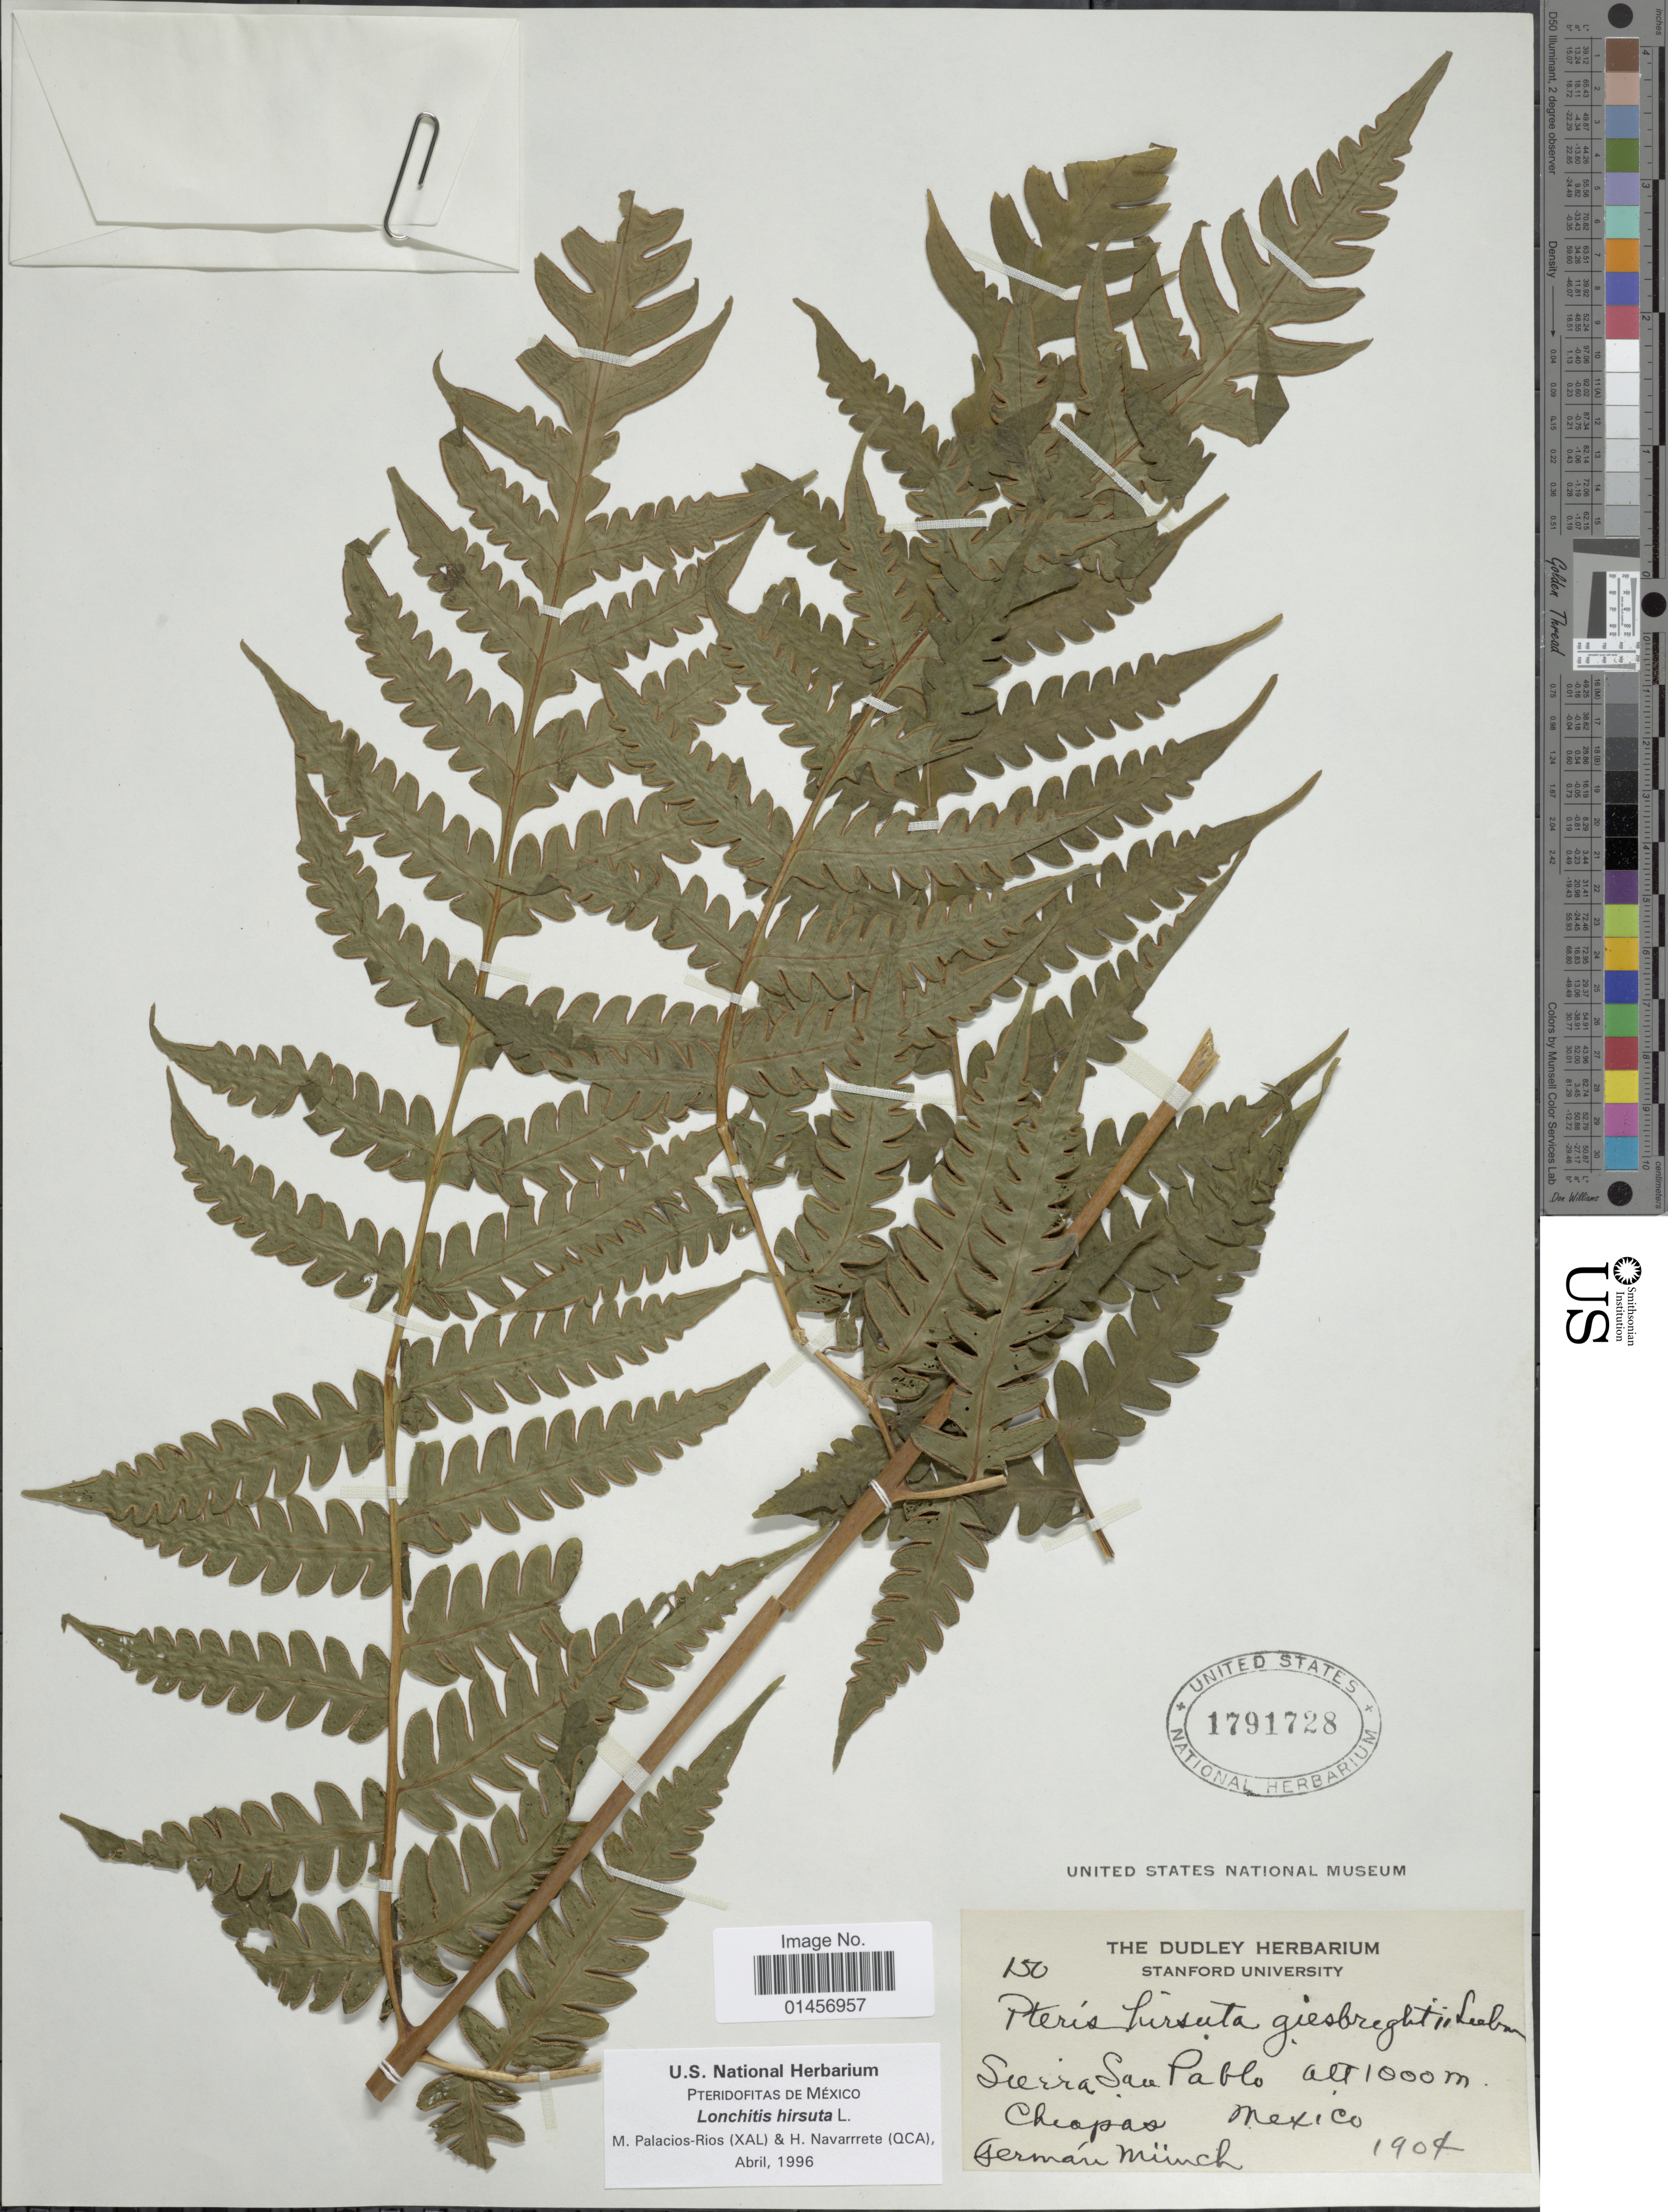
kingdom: Plantae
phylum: Tracheophyta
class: Polypodiopsida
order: Polypodiales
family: Lonchitidaceae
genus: Lonchitis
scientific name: Lonchitis hirsuta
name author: L.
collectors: G. Munch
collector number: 150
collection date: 1907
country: Mexico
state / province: Chiapas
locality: Mexico, Sierra Sao Pablo.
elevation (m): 1000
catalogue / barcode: US 1791728